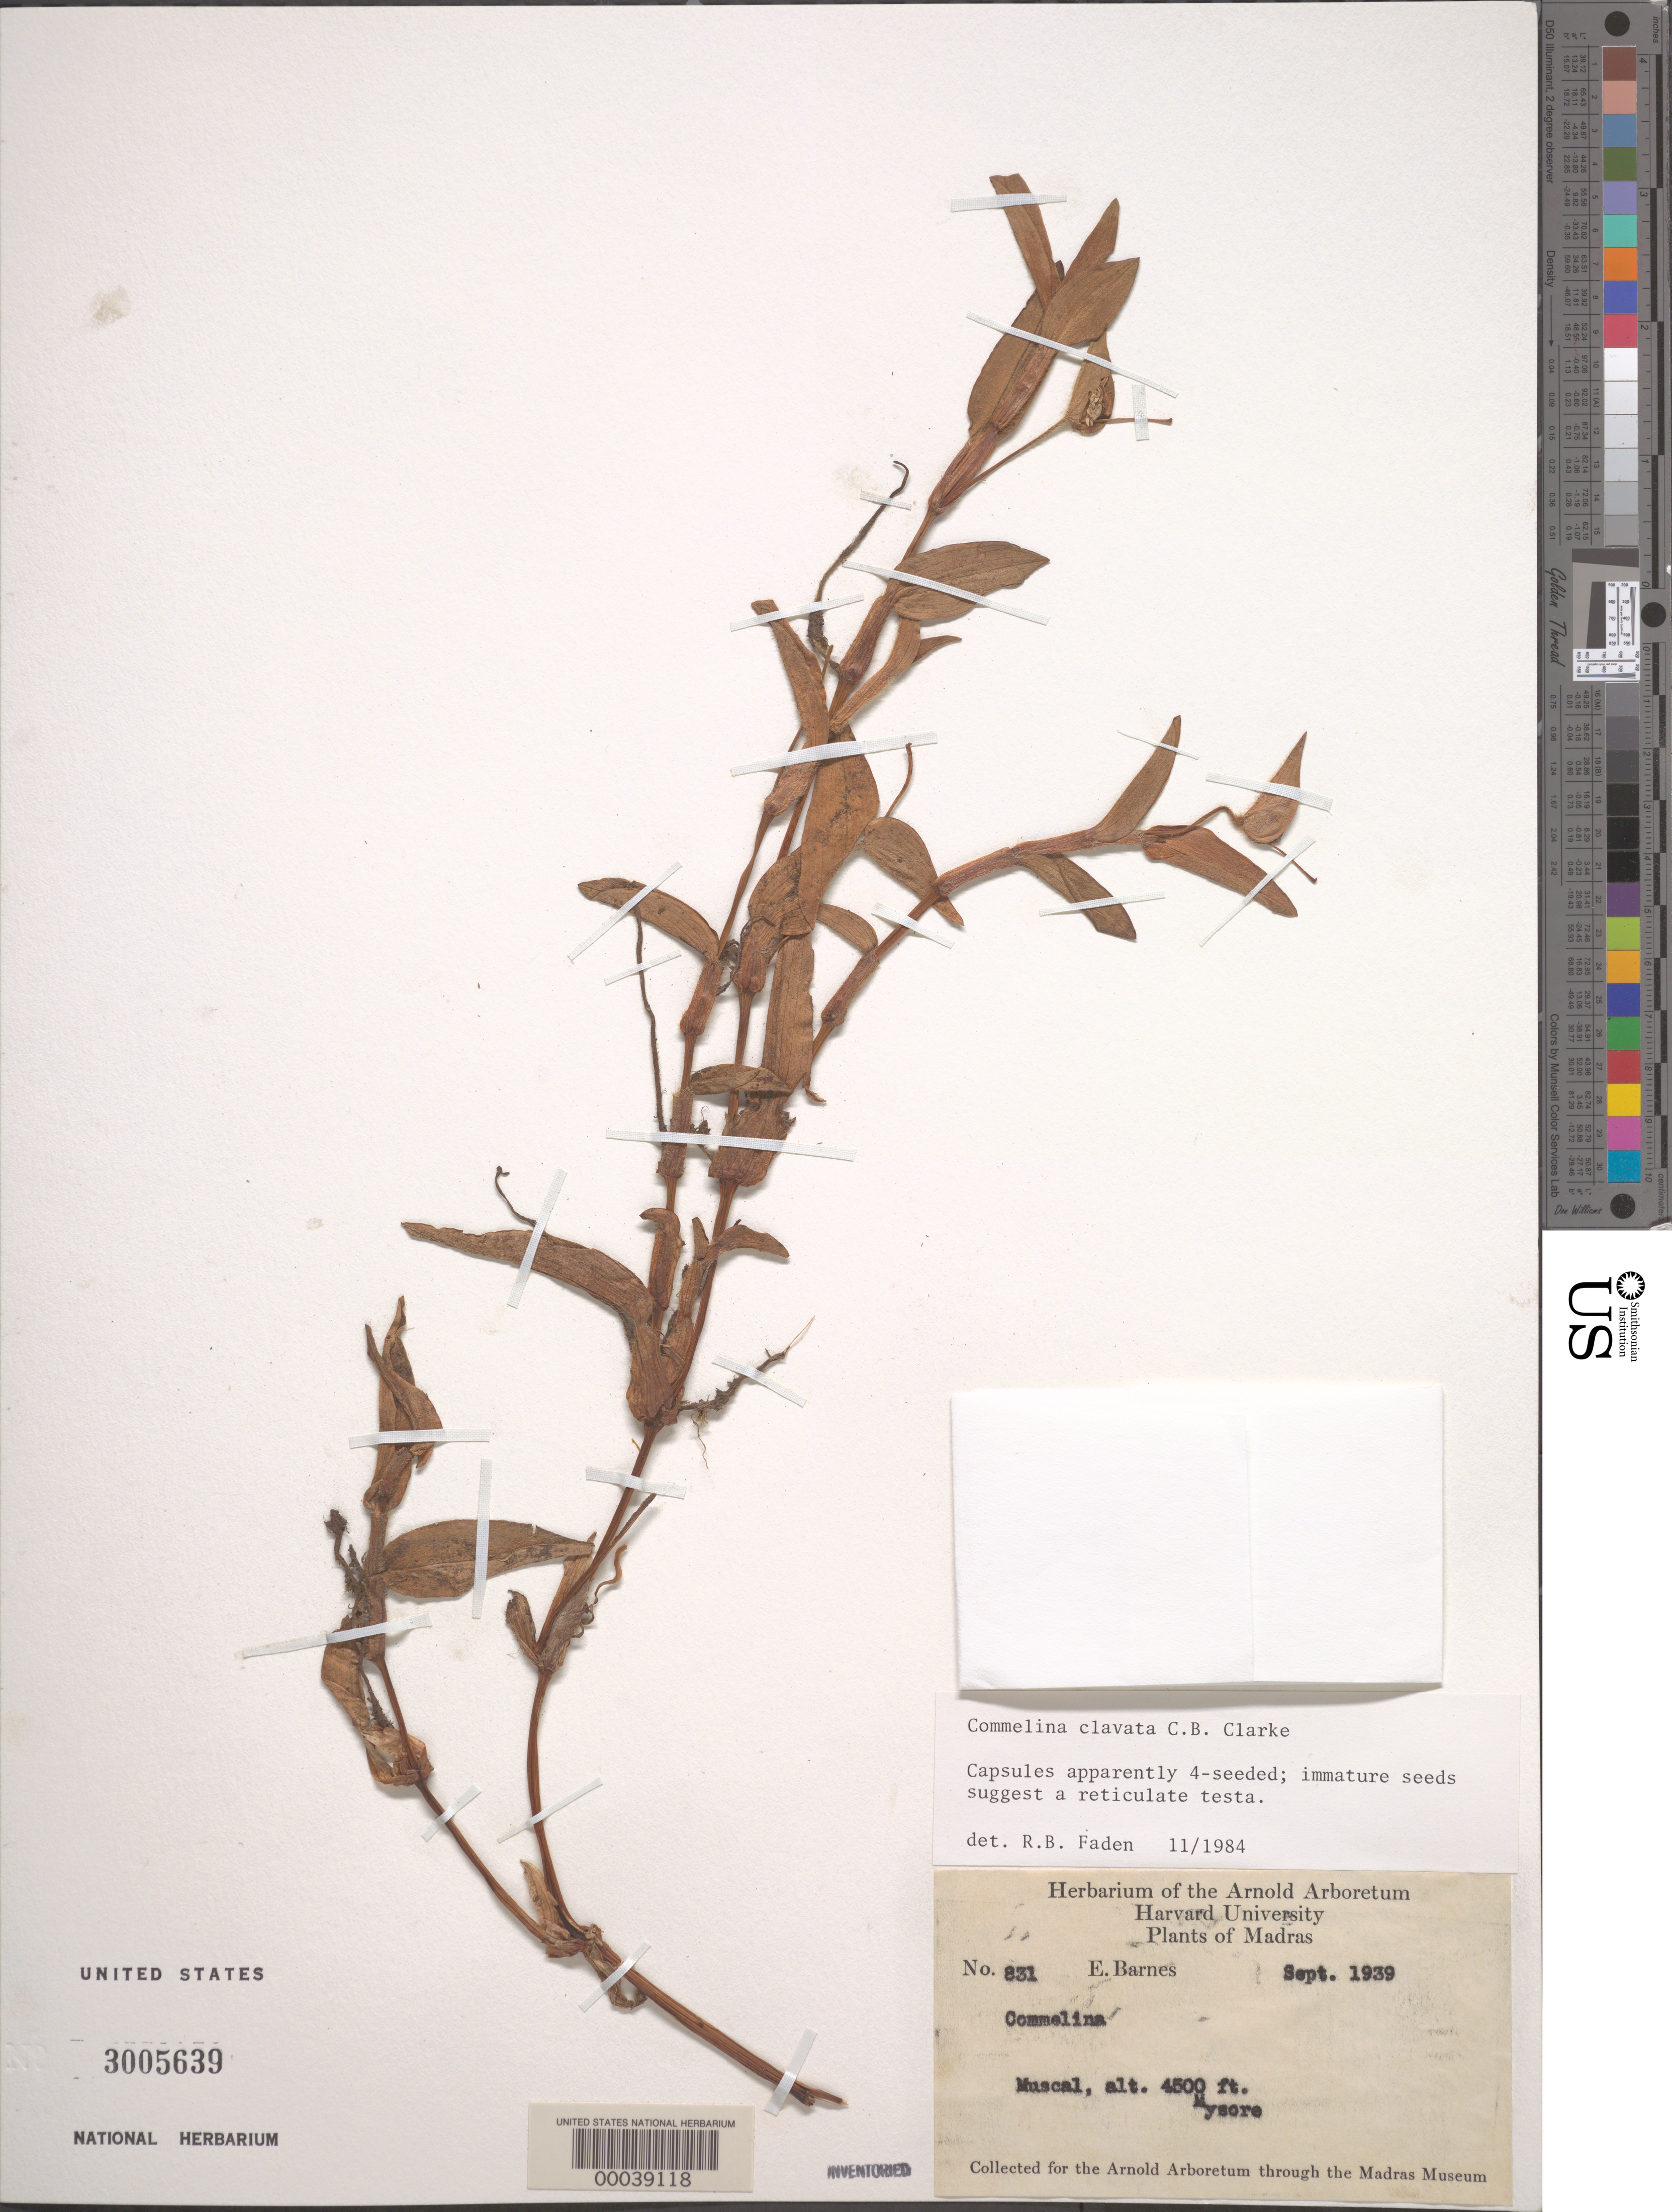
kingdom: Plantae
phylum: Tracheophyta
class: Liliopsida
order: Commelinales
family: Commelinaceae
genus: Commelina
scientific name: Commelina clavata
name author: C.B. Clarke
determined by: Faden, Robert B., (US), Smithsonian Institution - National Museum of Natural History (UNITED STATES)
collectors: E. Barnes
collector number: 831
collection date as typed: Sep 1939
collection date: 1939-09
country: India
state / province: Karnataka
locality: Muscal, mysore state [mysore state = karnataka.]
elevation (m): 1373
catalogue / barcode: US 3005639